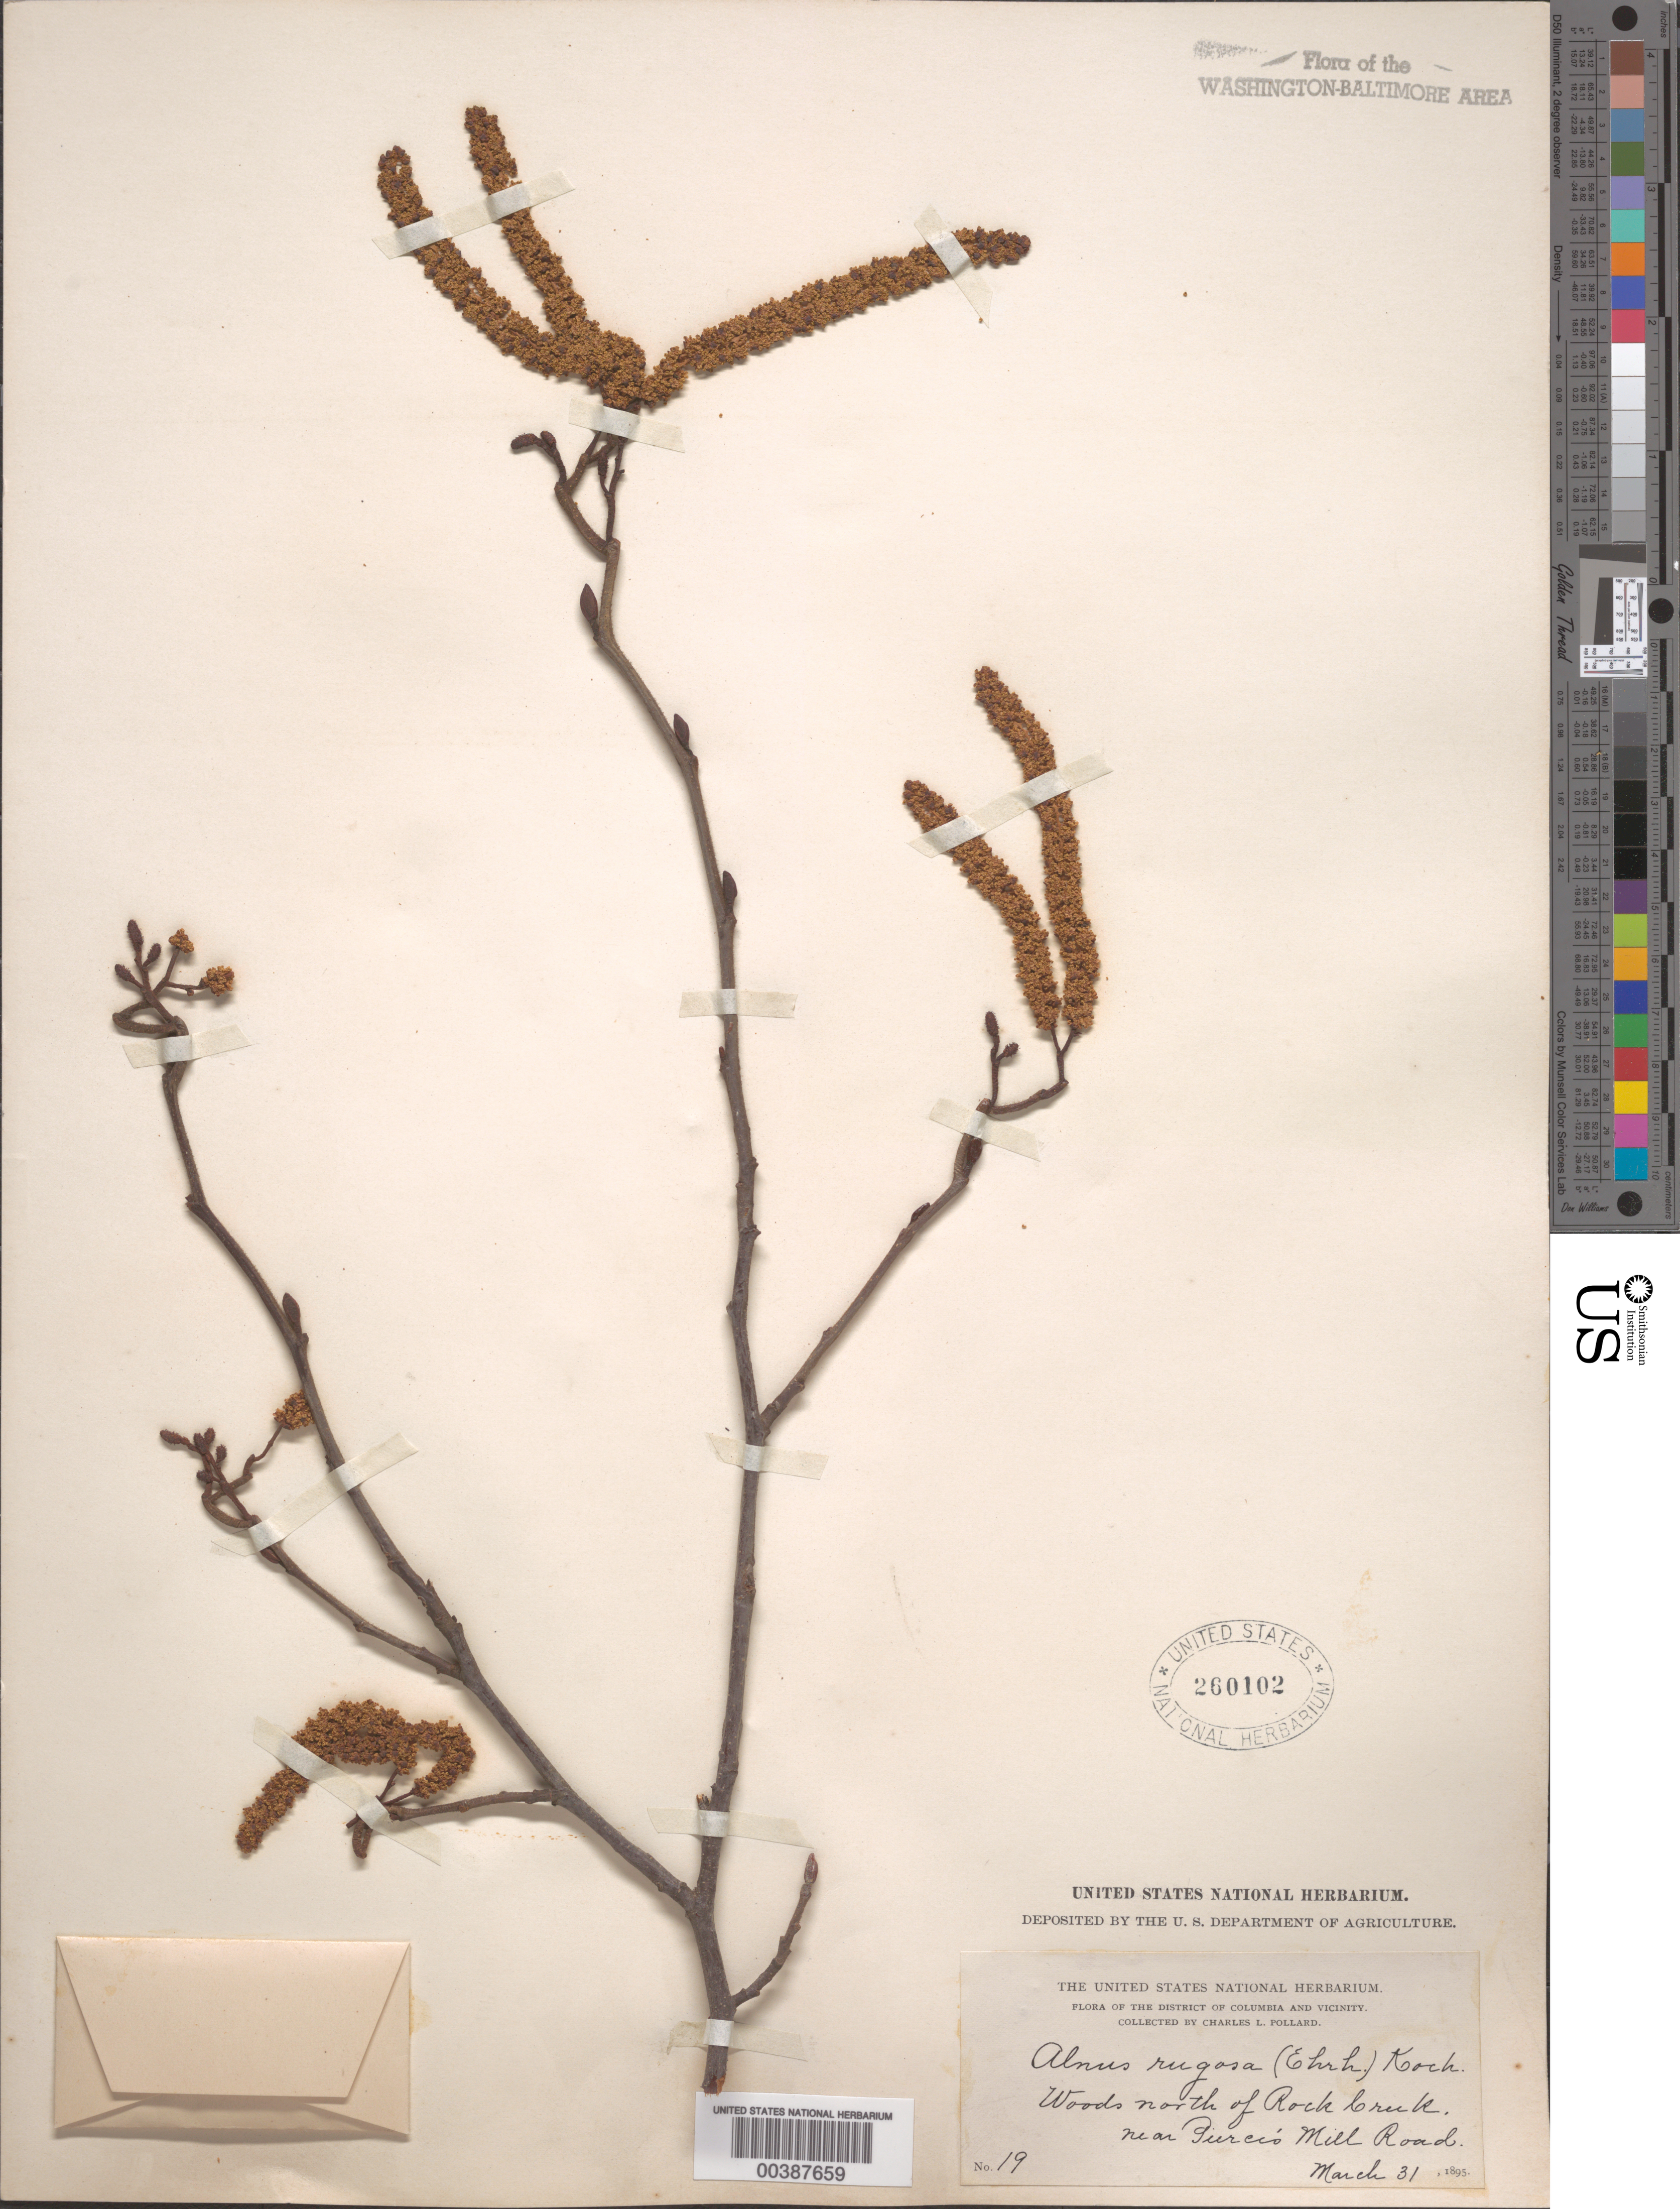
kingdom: Plantae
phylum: Tracheophyta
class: Magnoliopsida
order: Fagales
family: Betulaceae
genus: Alnus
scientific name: Alnus serrulata var. vulgaris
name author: Fernald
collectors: C. L. Pollard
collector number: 19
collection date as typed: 31 Mar 1895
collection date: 1895-03-31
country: United States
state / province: District of Columbia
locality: North of Rock Creek near Pierces Mill Rd. Rock Creek Park & vicinity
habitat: Woods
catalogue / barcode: US 260102